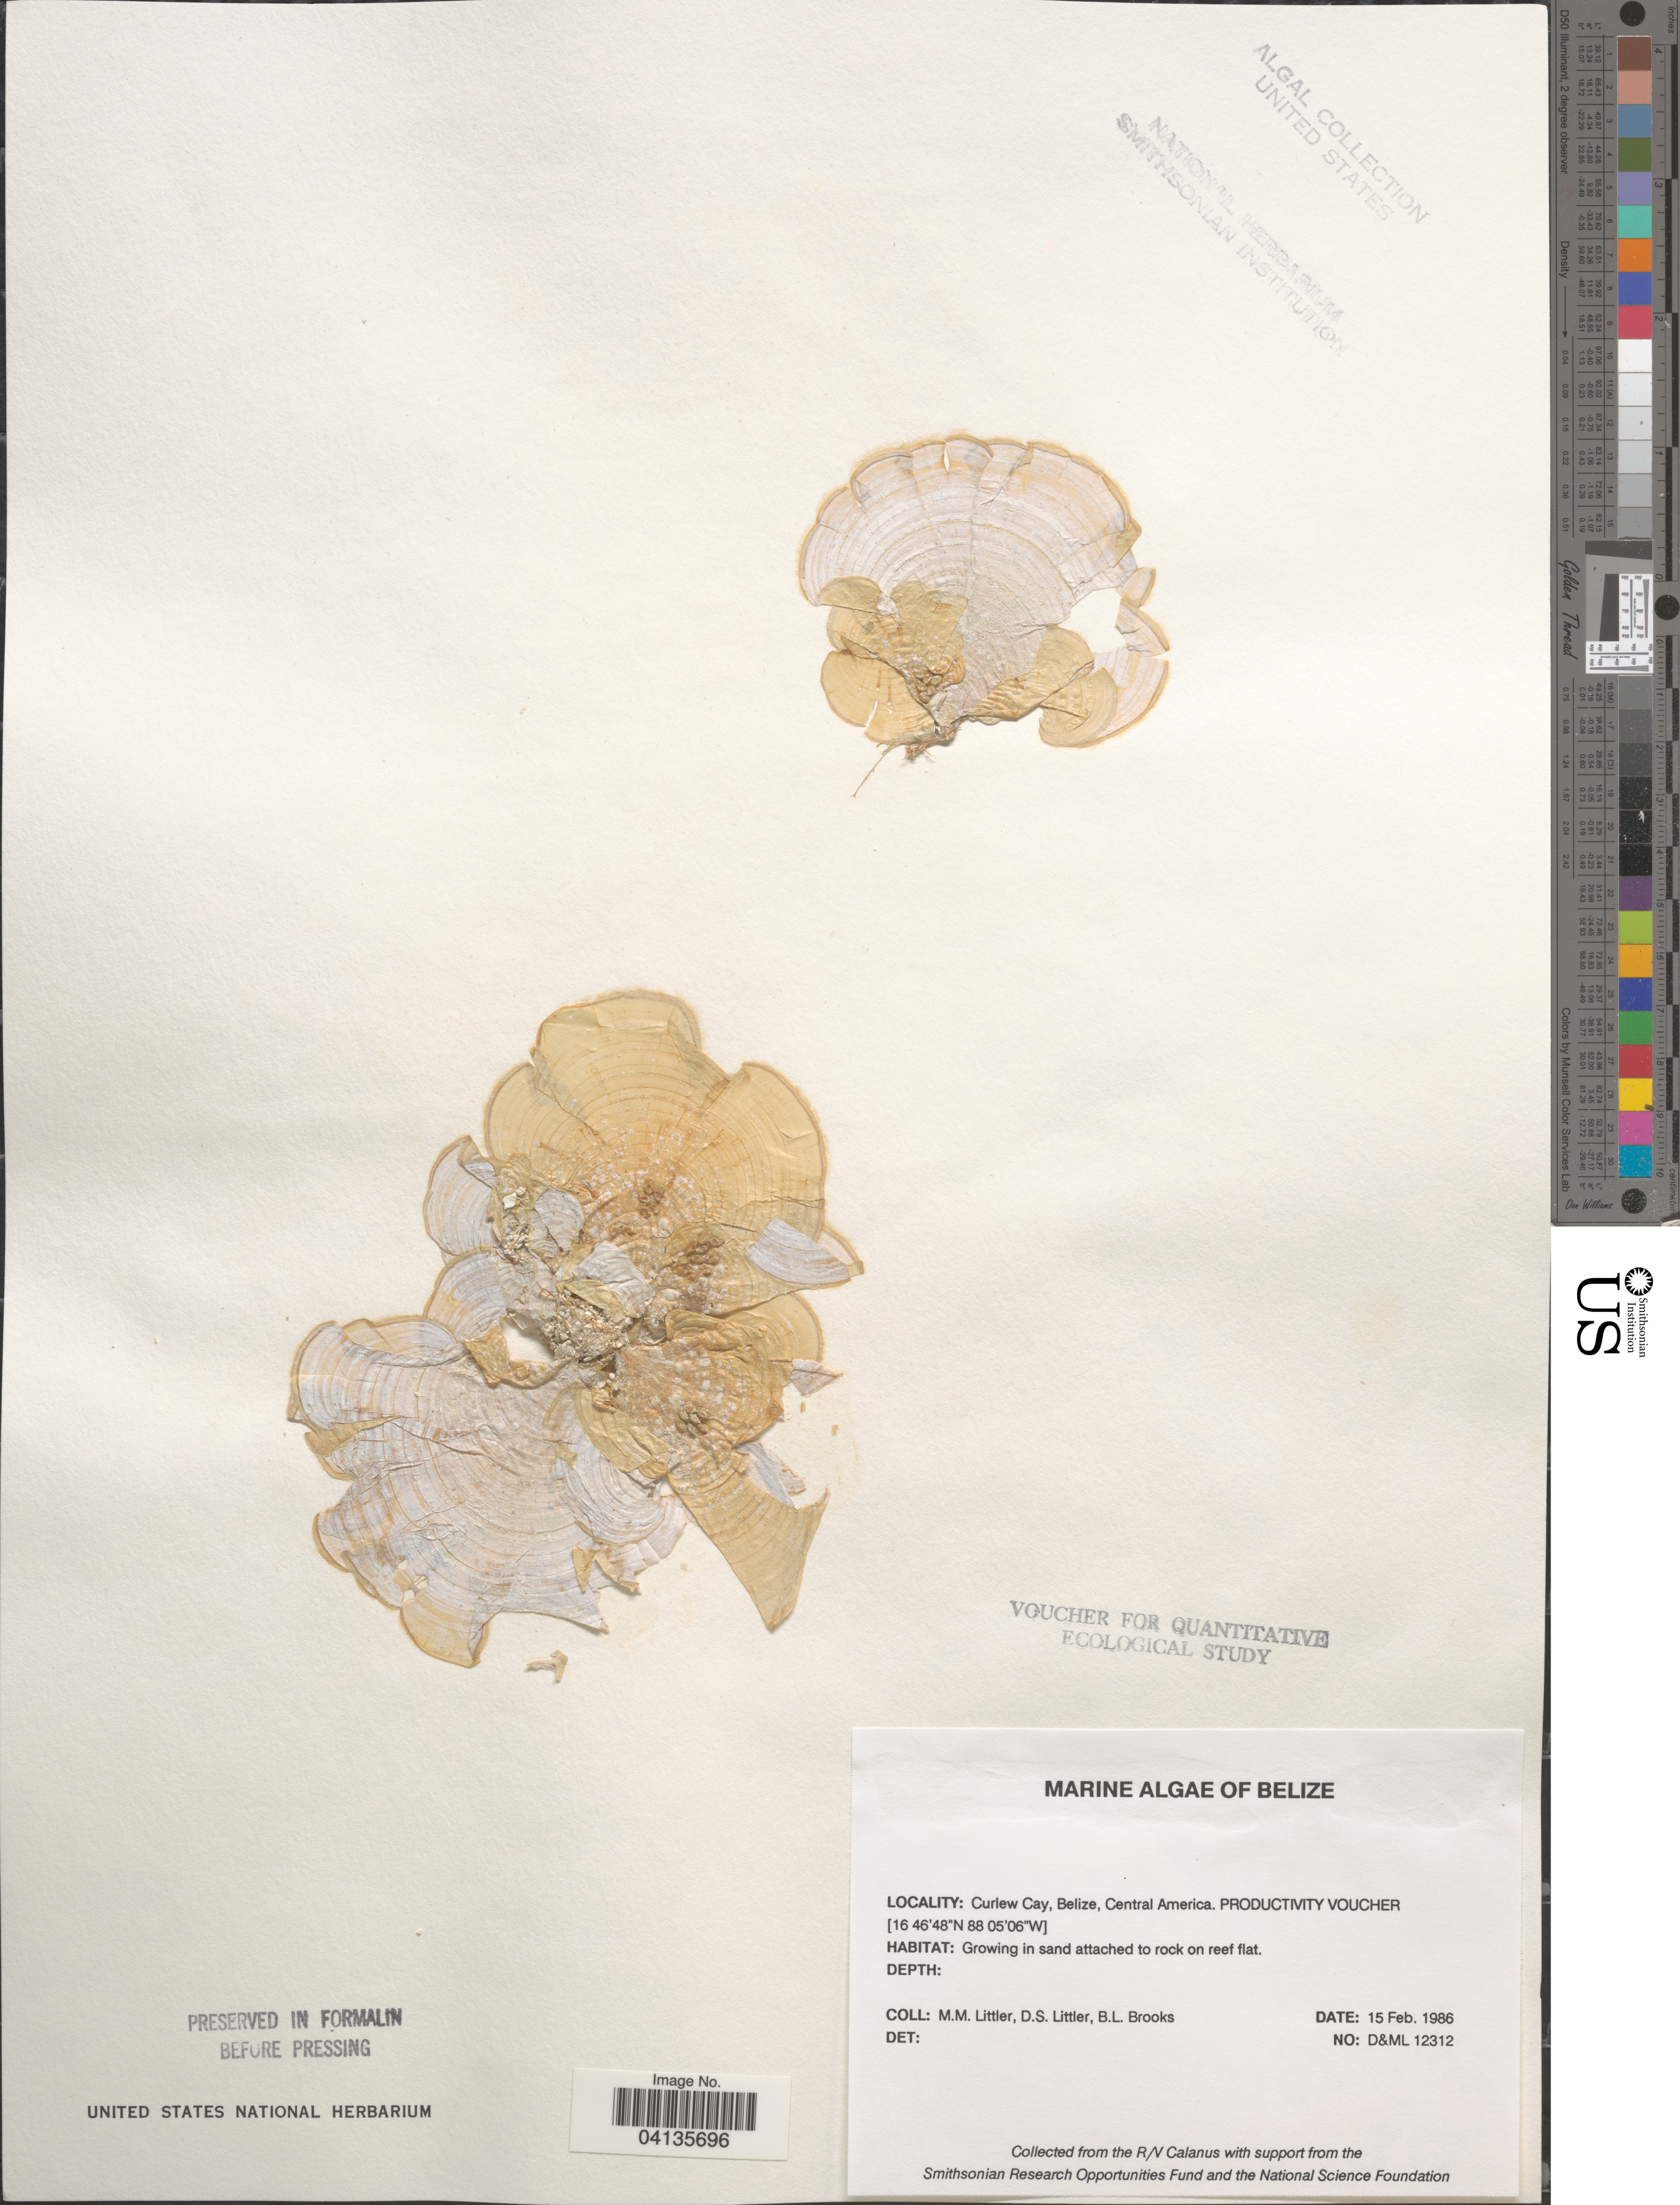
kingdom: Plantae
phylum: Rhodophyta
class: Florideophyceae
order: Corallinales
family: Corallinaceae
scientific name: Crustose Coralline Algae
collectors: D. S. Littler & B. Brooks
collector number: D&ML12312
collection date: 1986-02-15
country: Belize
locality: Curlew Cay. Productivity voucher.